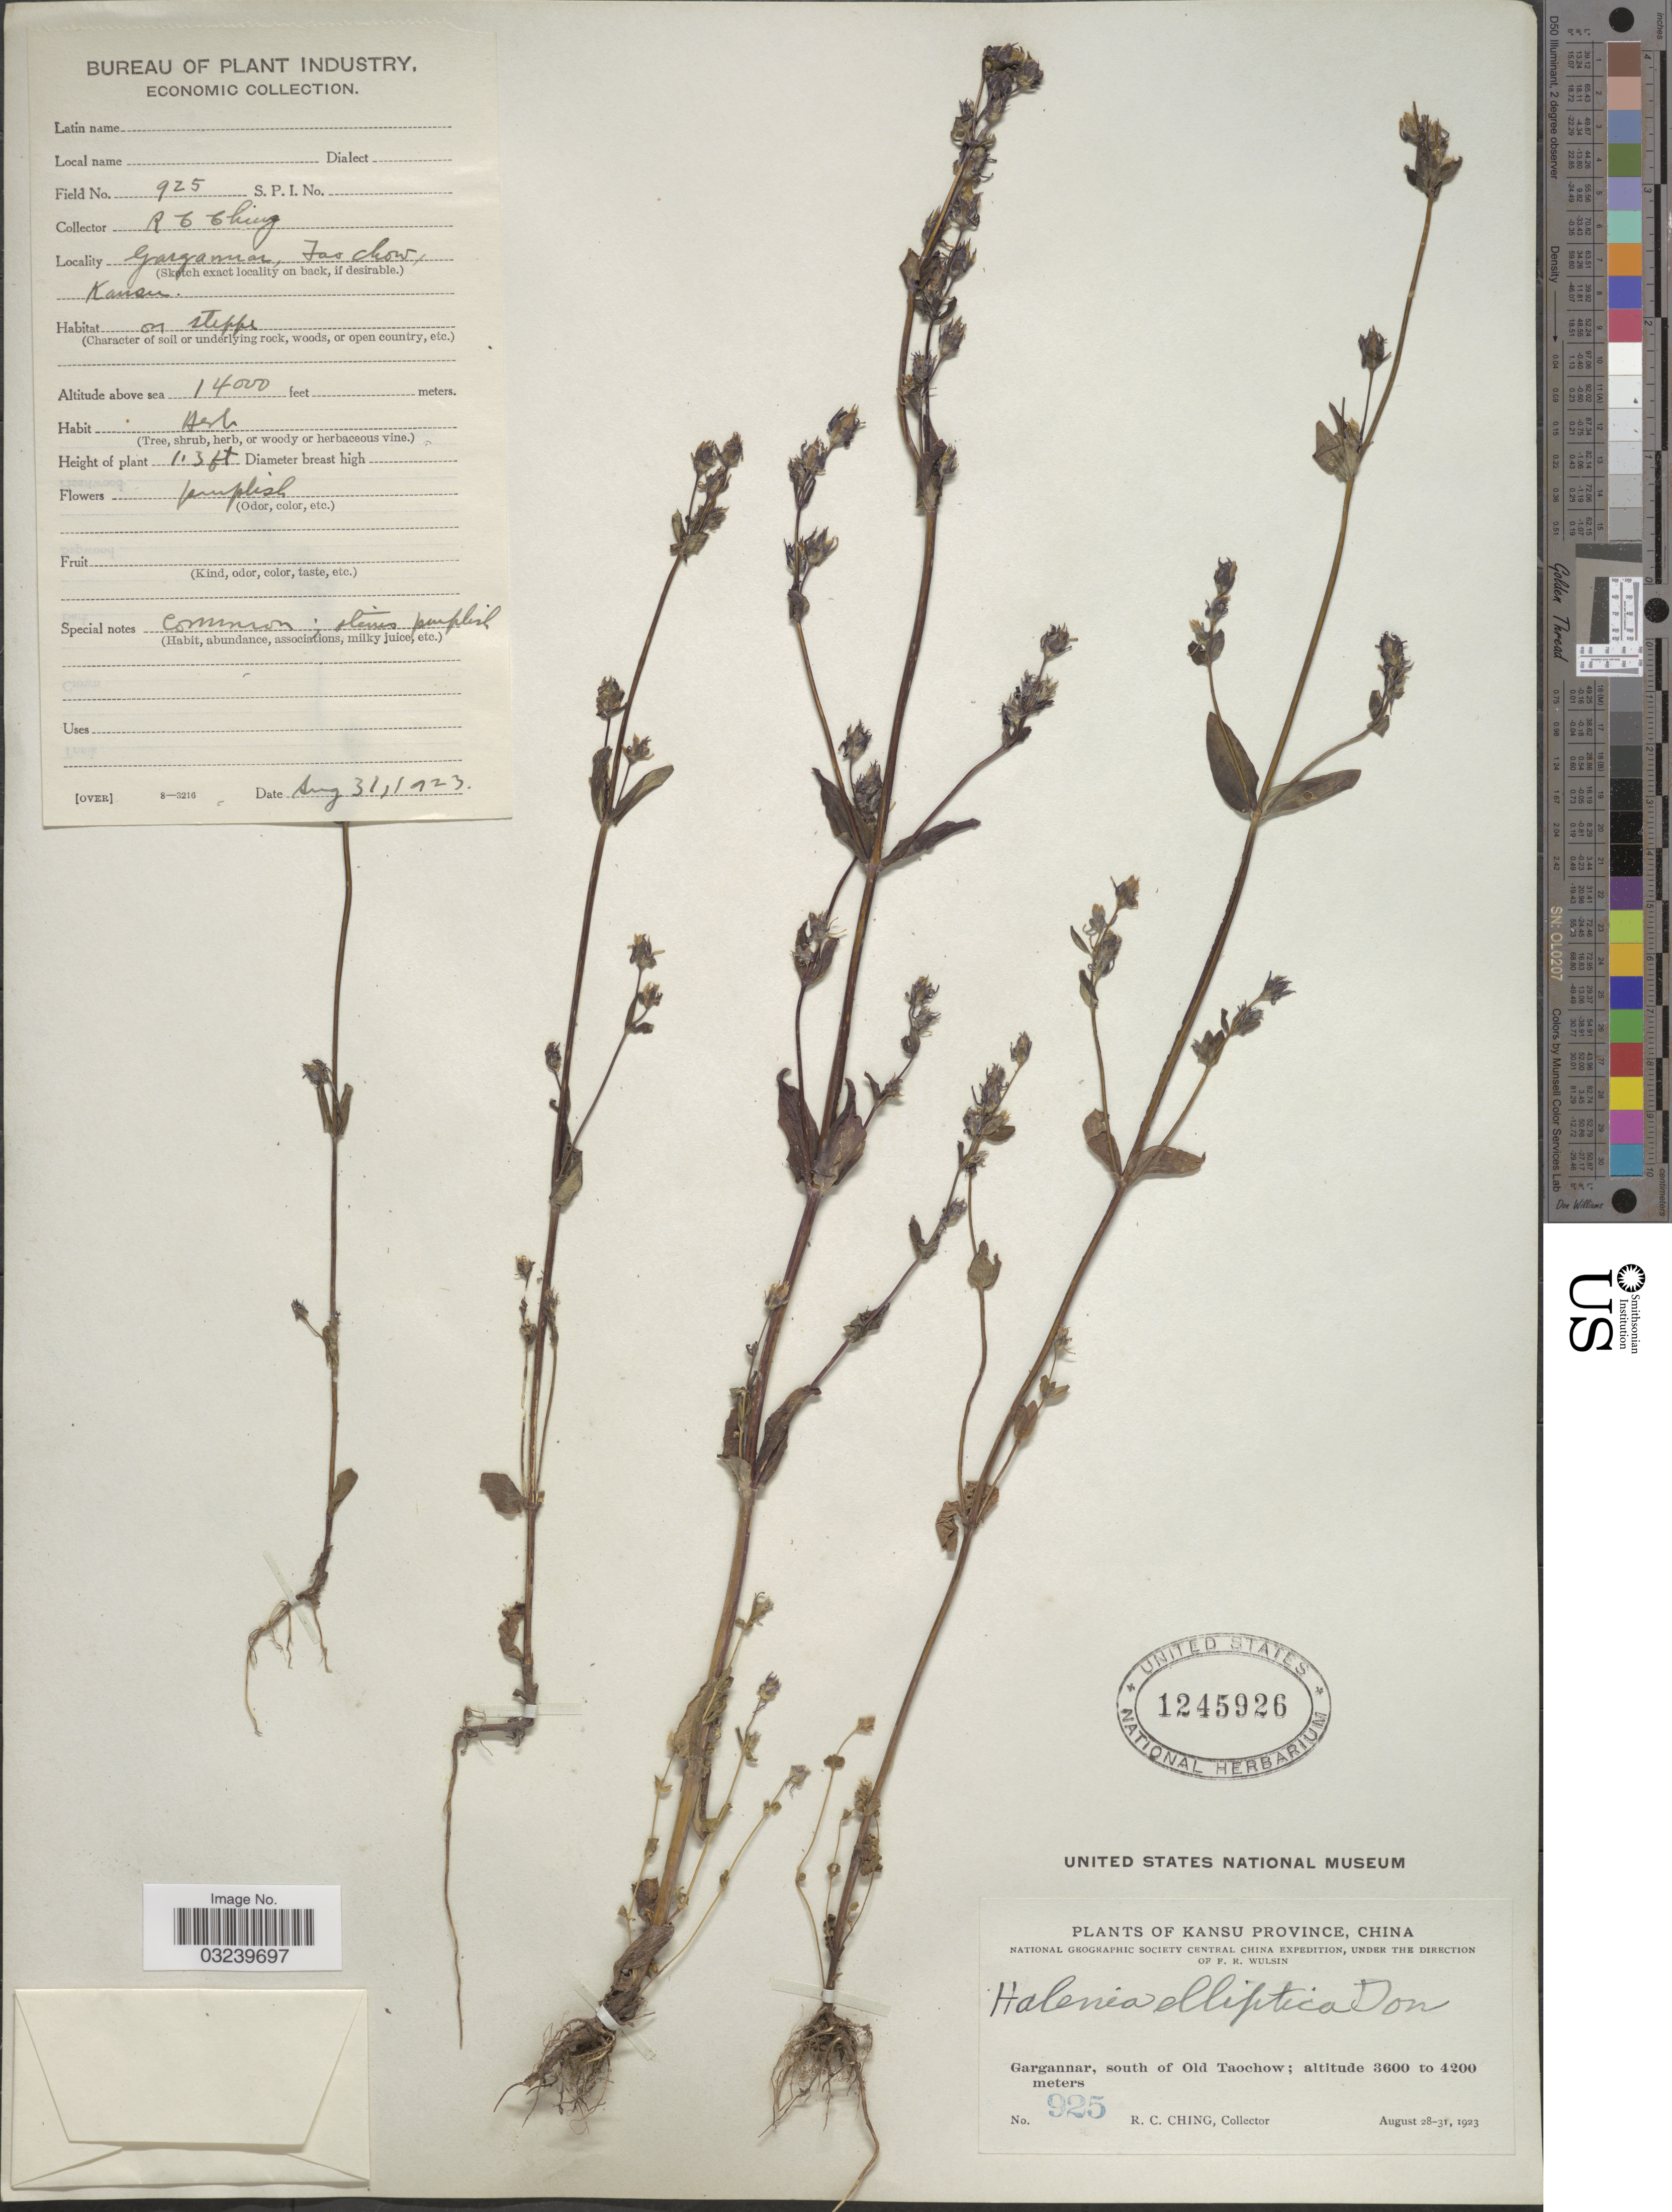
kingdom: Plantae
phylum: Tracheophyta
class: Magnoliopsida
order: Gentianales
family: Gentianaceae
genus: Halenia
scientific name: Halenia elliptica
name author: D. Don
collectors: R. C. Ching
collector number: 925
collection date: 1923-08-31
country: China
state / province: Gansu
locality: Kansu Province, Gargannar, south of Old Taochow.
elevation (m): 4267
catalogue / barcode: US 1245926